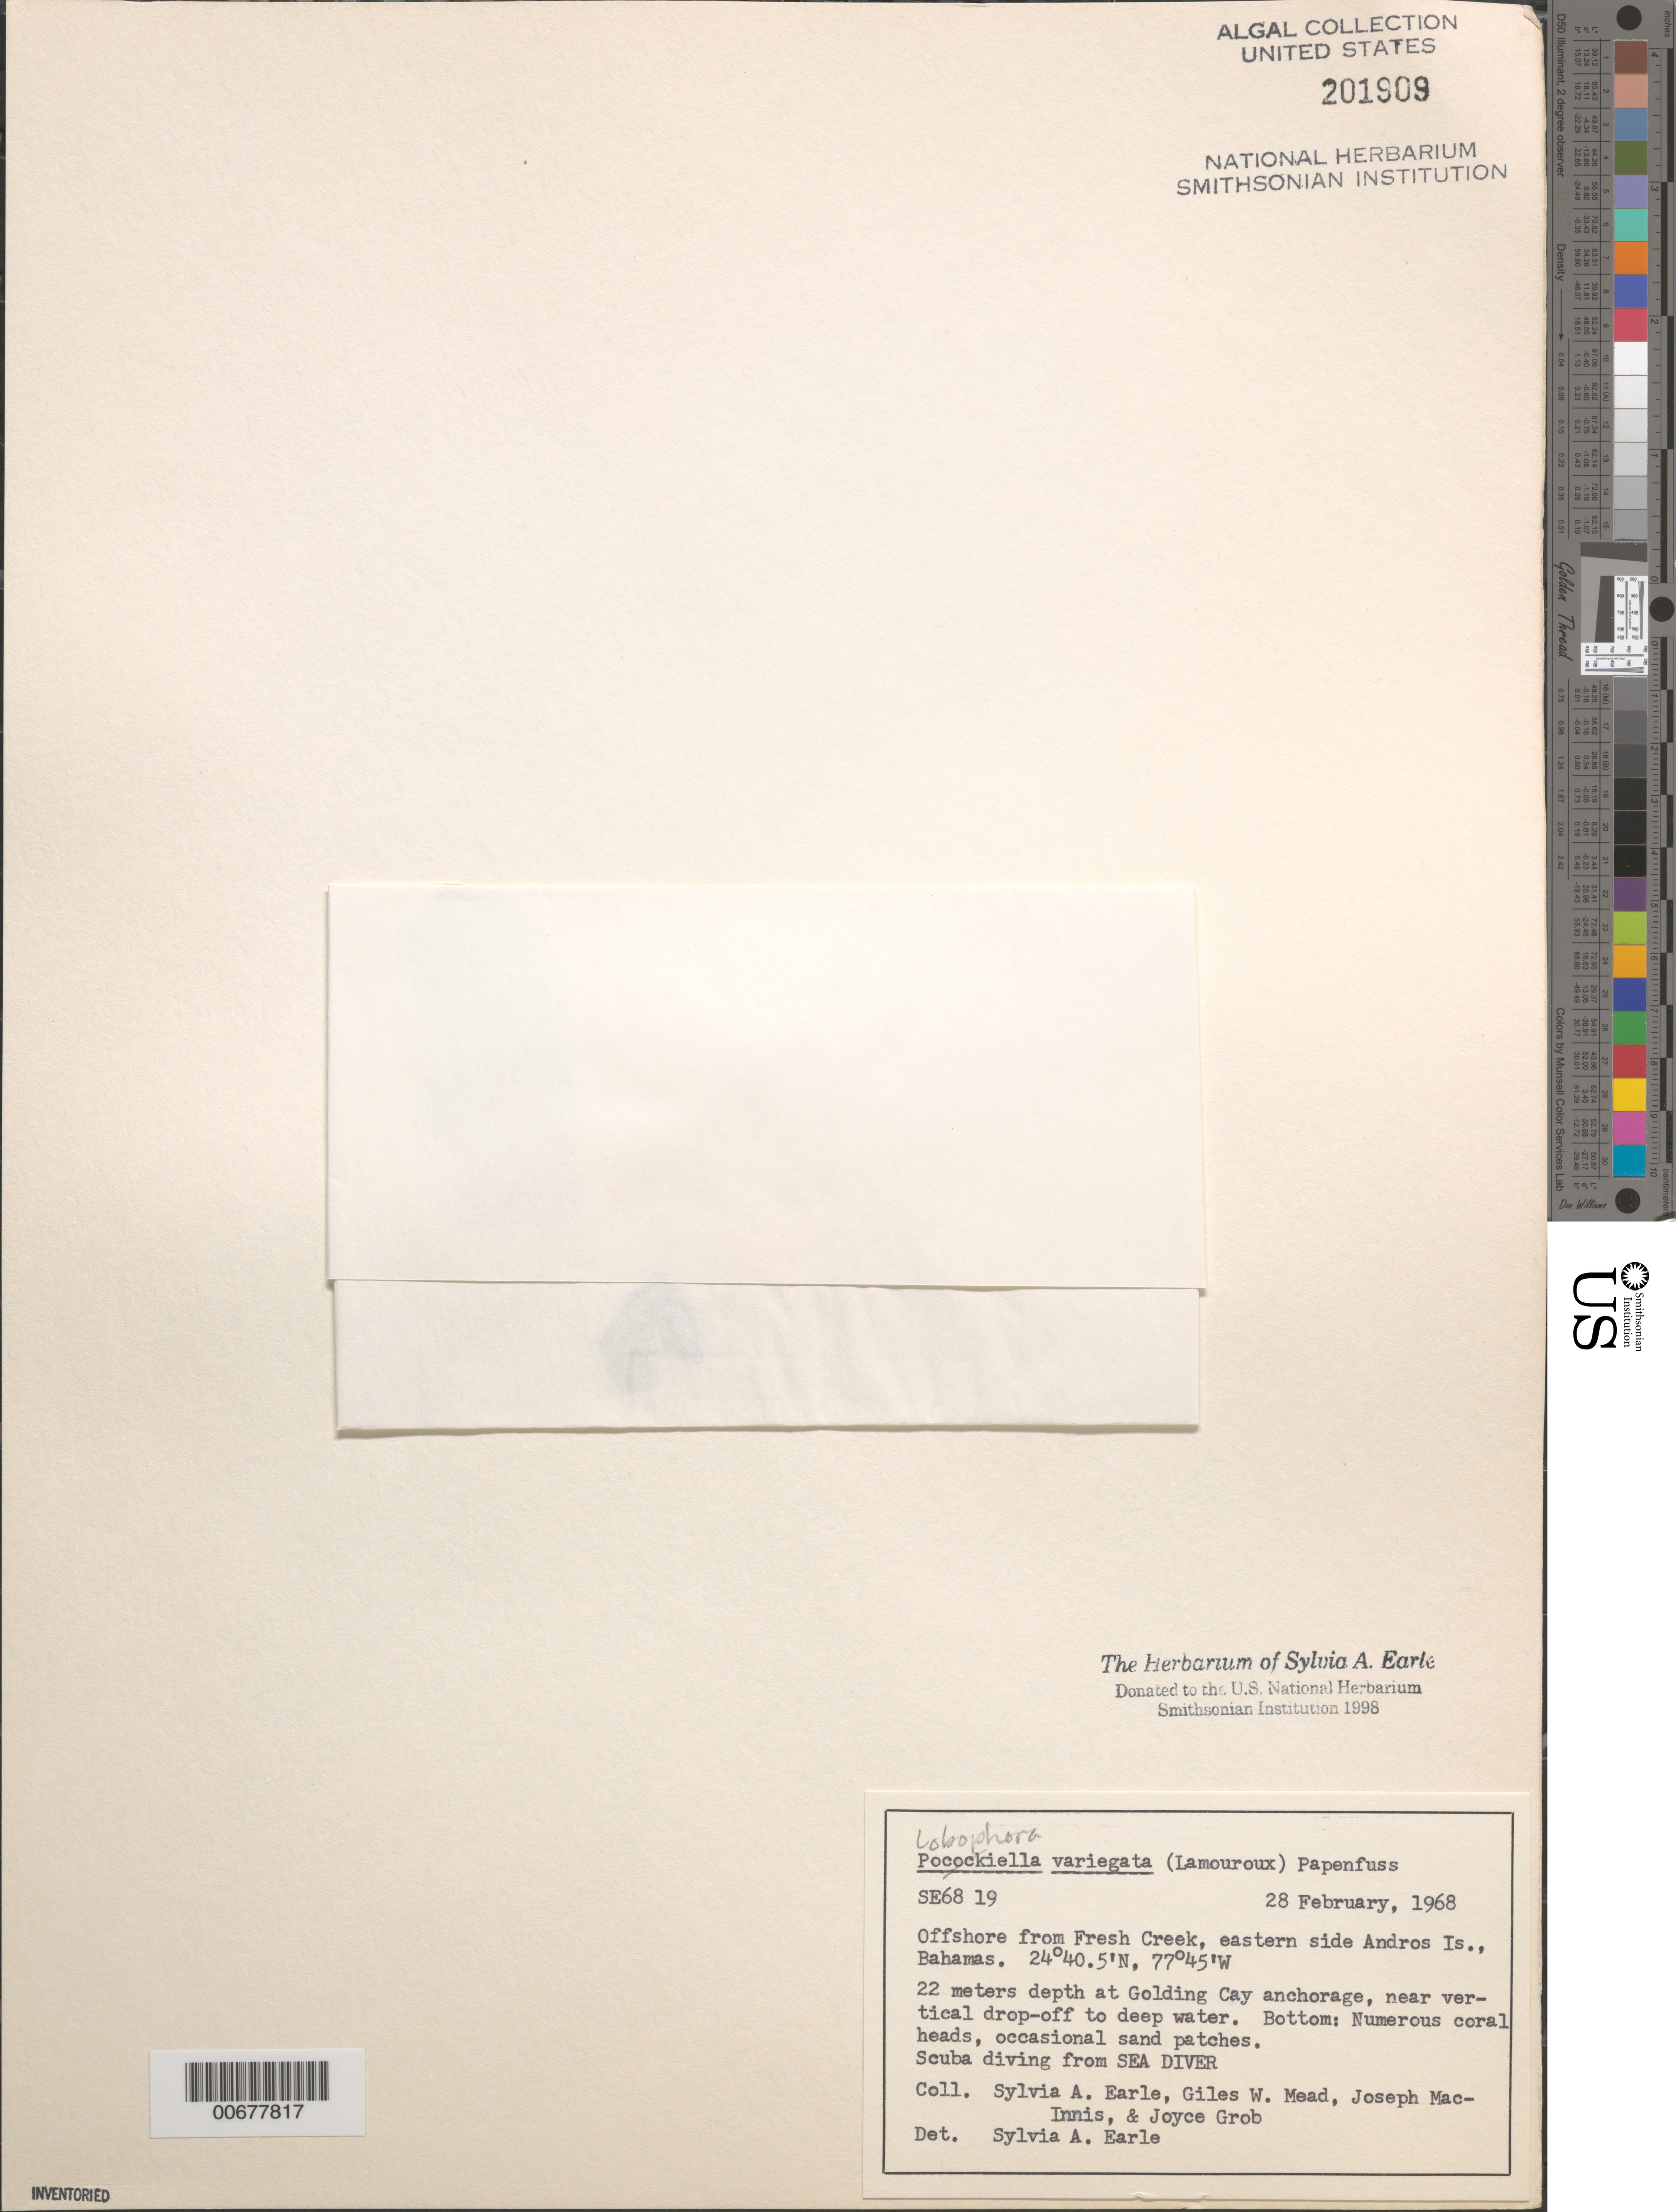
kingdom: Chromista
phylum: Ochrophyta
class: Phaeophyceae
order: Dictyotales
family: Dictyotaceae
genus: Lobophora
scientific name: Lobophora variegata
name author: (J.V.Lamouroux) Womersley & E.C. Oliveira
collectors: S. A. Earle, G. W. Mead, J. MacInnis & J. Grob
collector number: SE 6819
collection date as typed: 28 Feb 1968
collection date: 1968-02-28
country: Bahamas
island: Andros Island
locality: Off Fresh Creek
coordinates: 24 40.5' N, 77 45' W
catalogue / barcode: US 201909